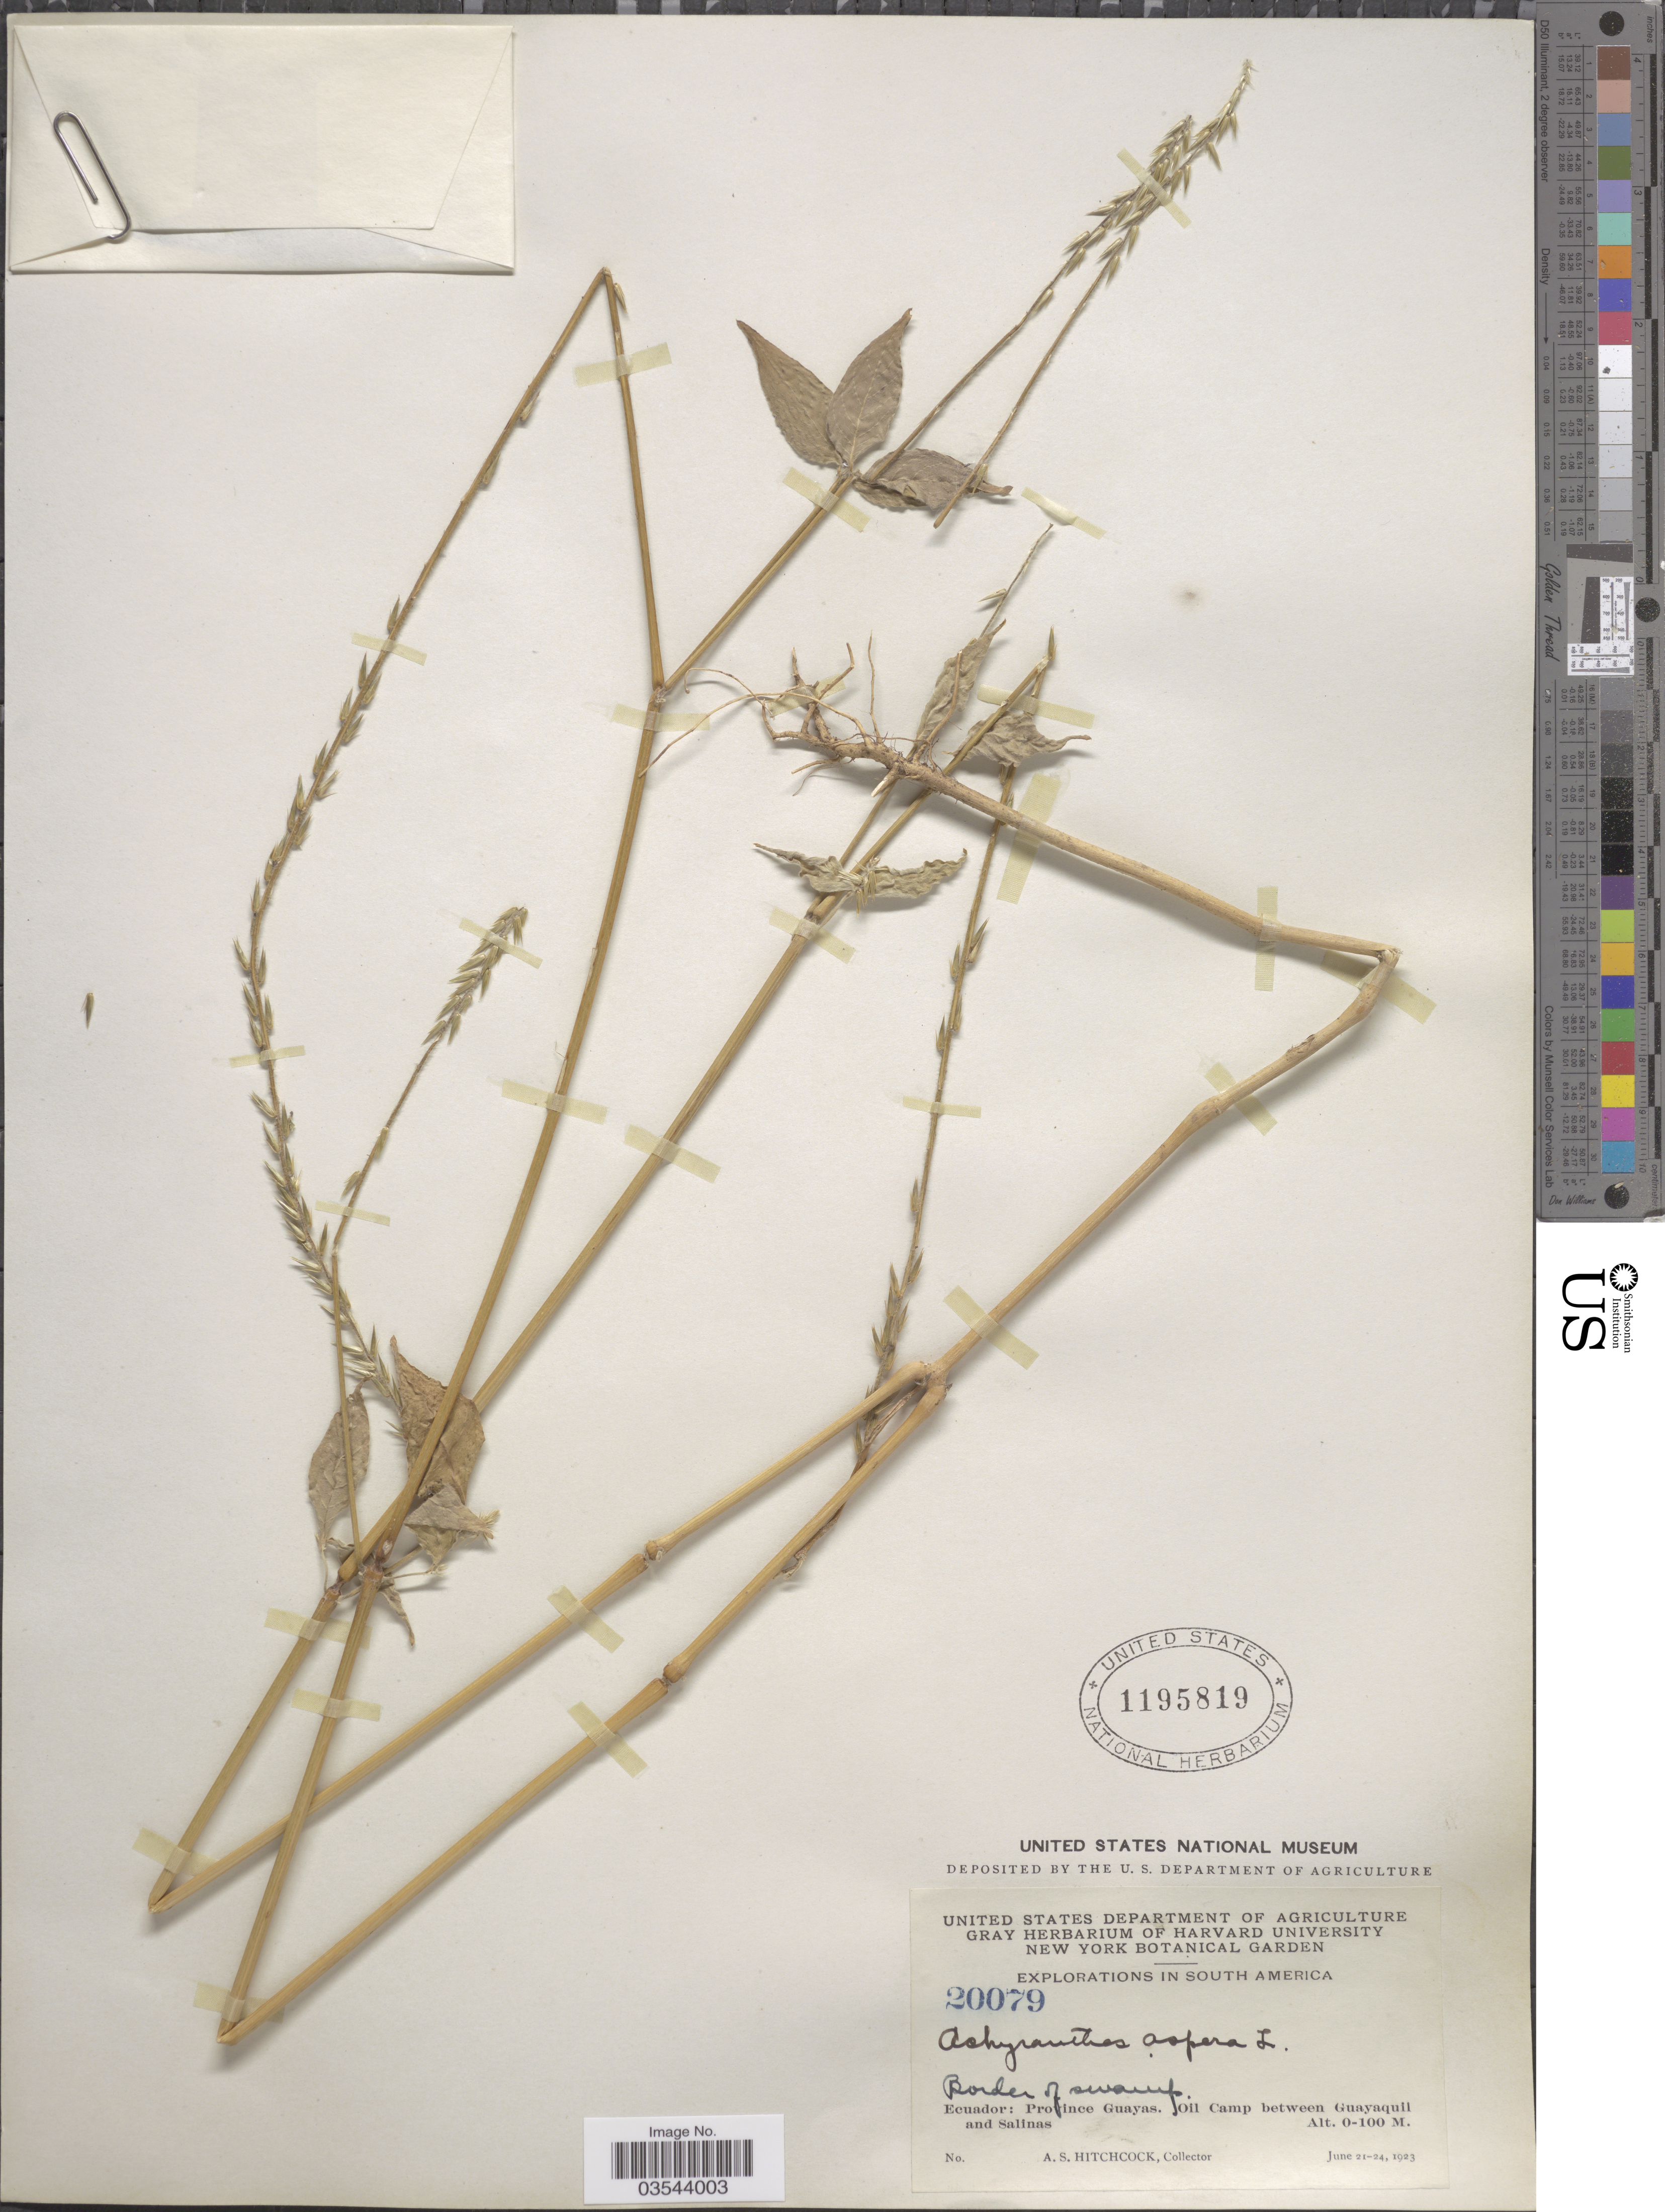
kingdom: Plantae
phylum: Tracheophyta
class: Magnoliopsida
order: Caryophyllales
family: Amaranthaceae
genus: Achyranthes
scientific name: Achyranthes aspera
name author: L.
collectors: A. S. Hitchcock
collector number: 20079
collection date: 1923-06-21/1923-06-24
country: Ecuador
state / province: Guayas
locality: Border of swamp. Oil Camp between Guayaquil and Salinas.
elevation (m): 0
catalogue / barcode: US 1195819